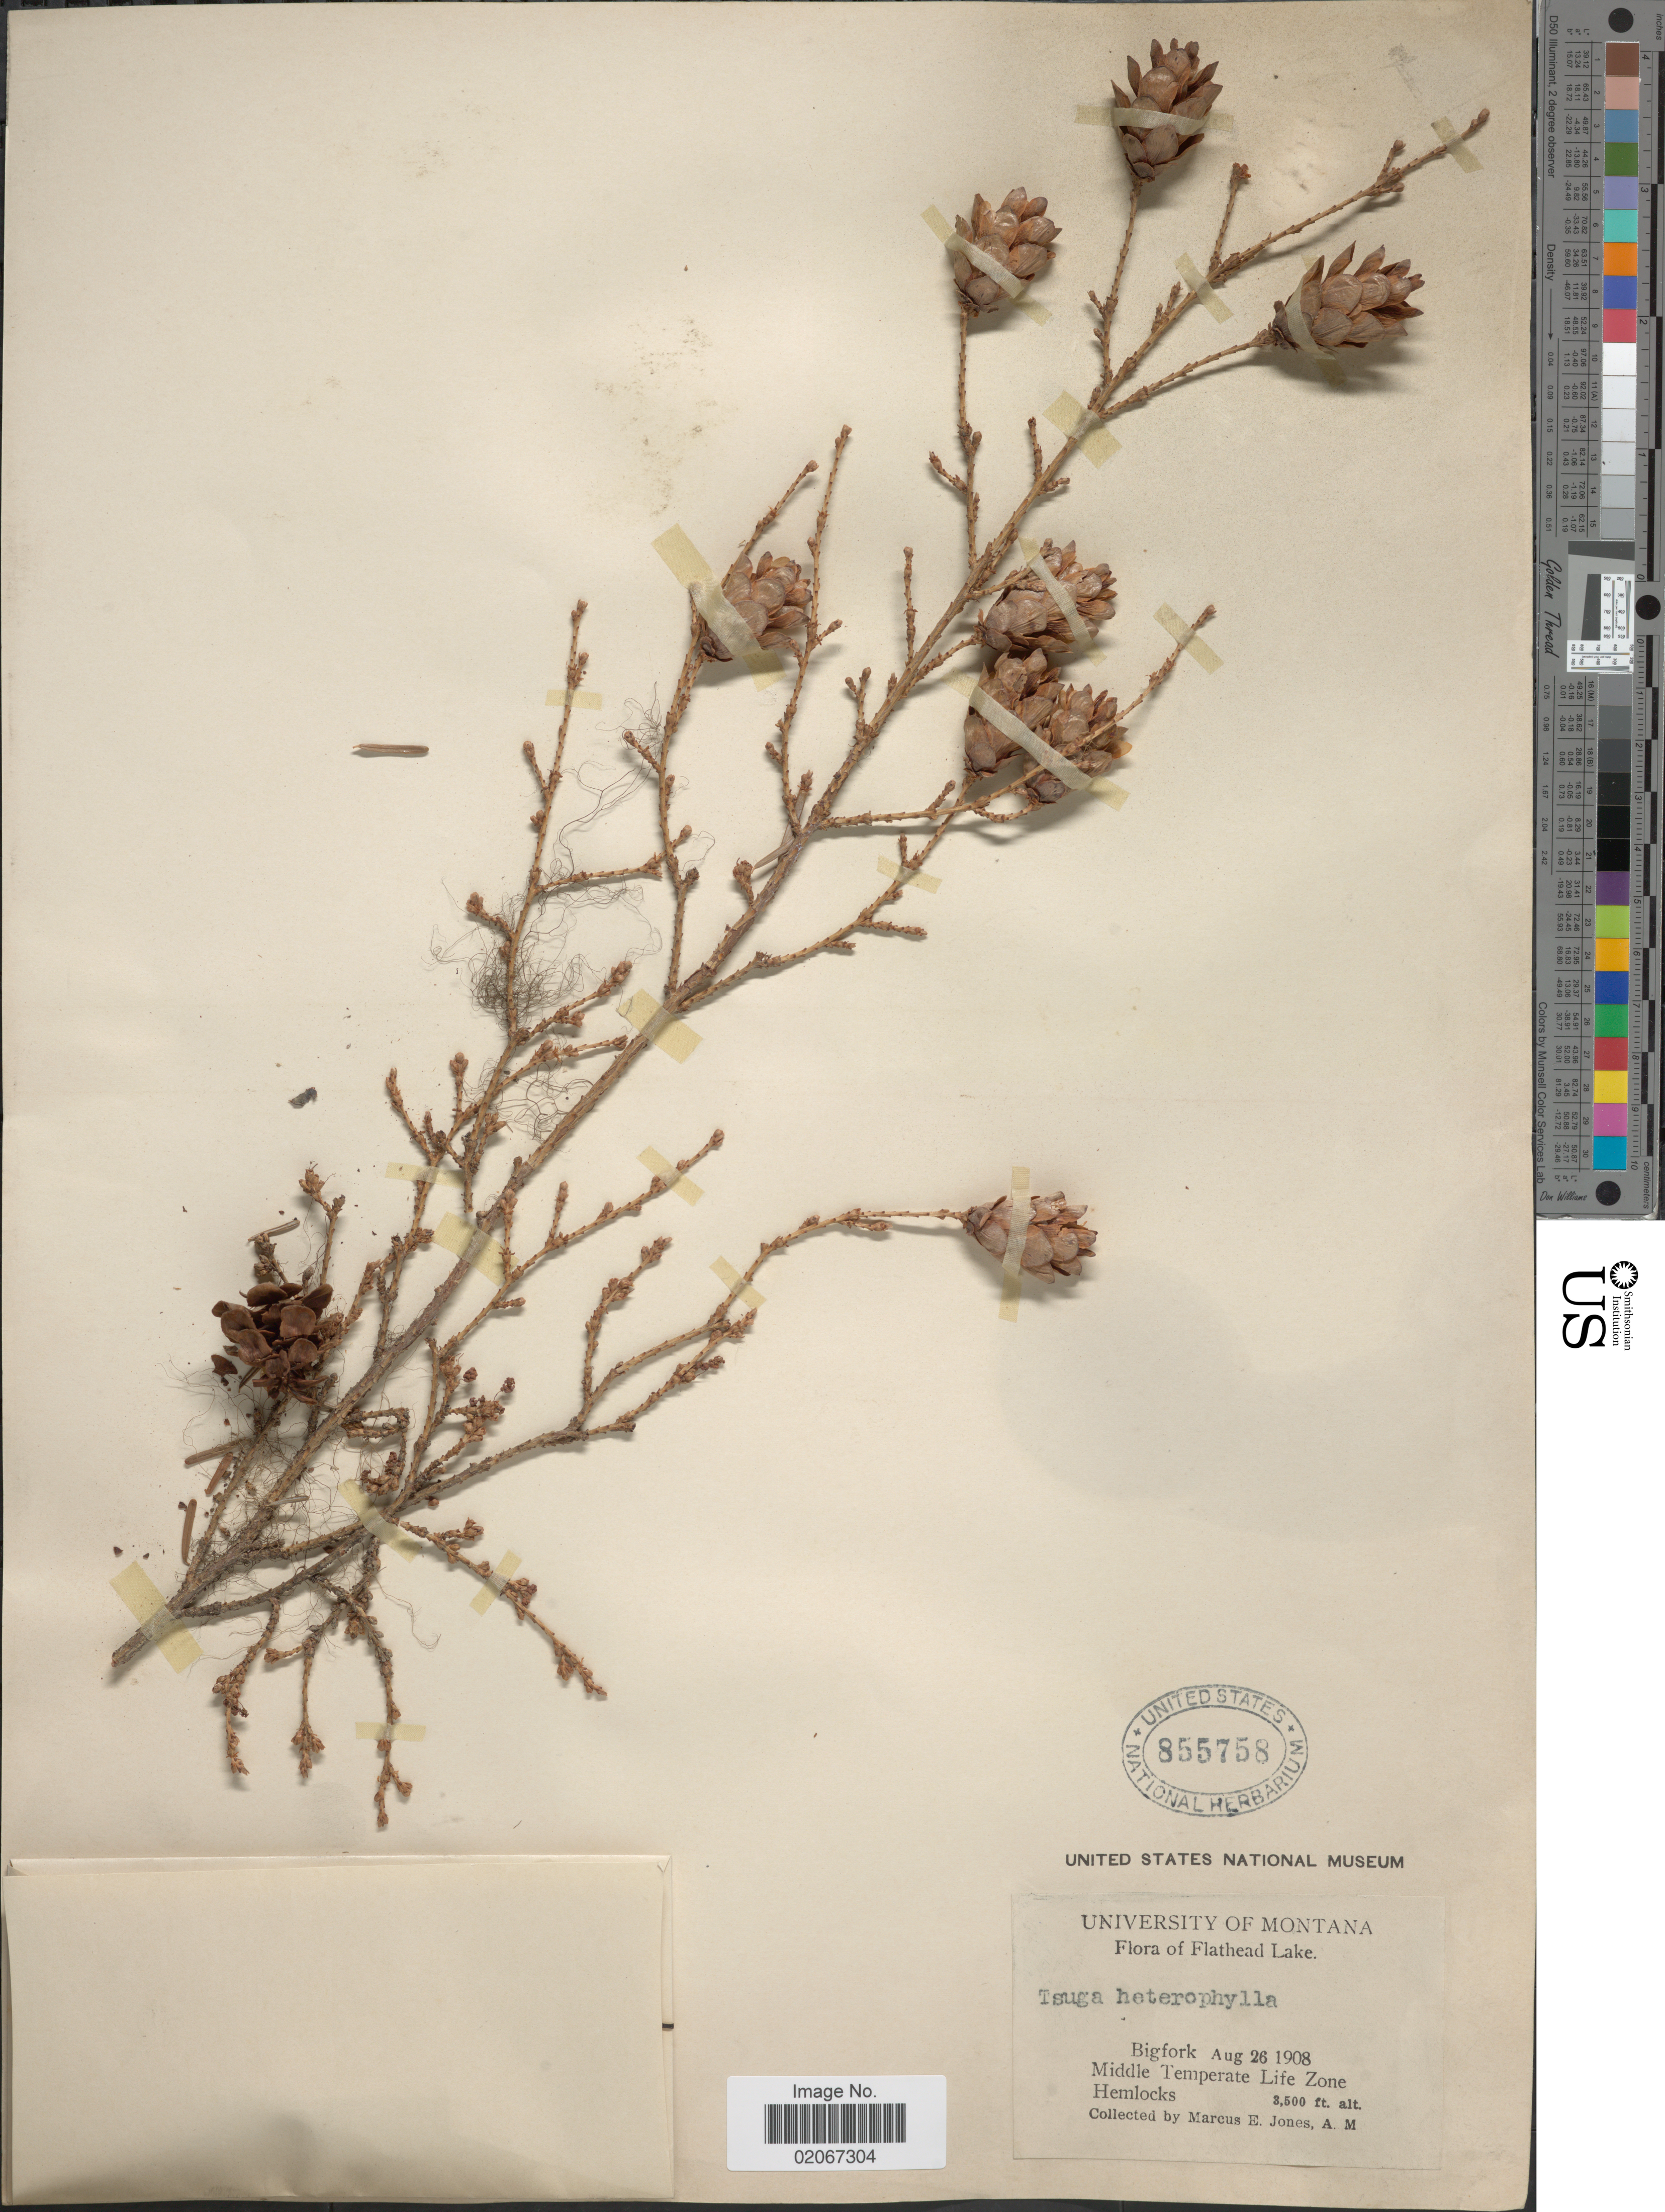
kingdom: Plantae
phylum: Tracheophyta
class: Pinopsida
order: Pinales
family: Pinaceae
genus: Tsuga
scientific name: Tsuga heterophylla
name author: (Raf.) Sarg.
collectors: M. E. Jones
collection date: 1908-08-26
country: United States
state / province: Montana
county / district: Flathead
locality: Flathead Lake. Bigfork. Middle Temperate Life Zone. Hemlocks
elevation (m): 1067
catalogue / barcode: US 855758